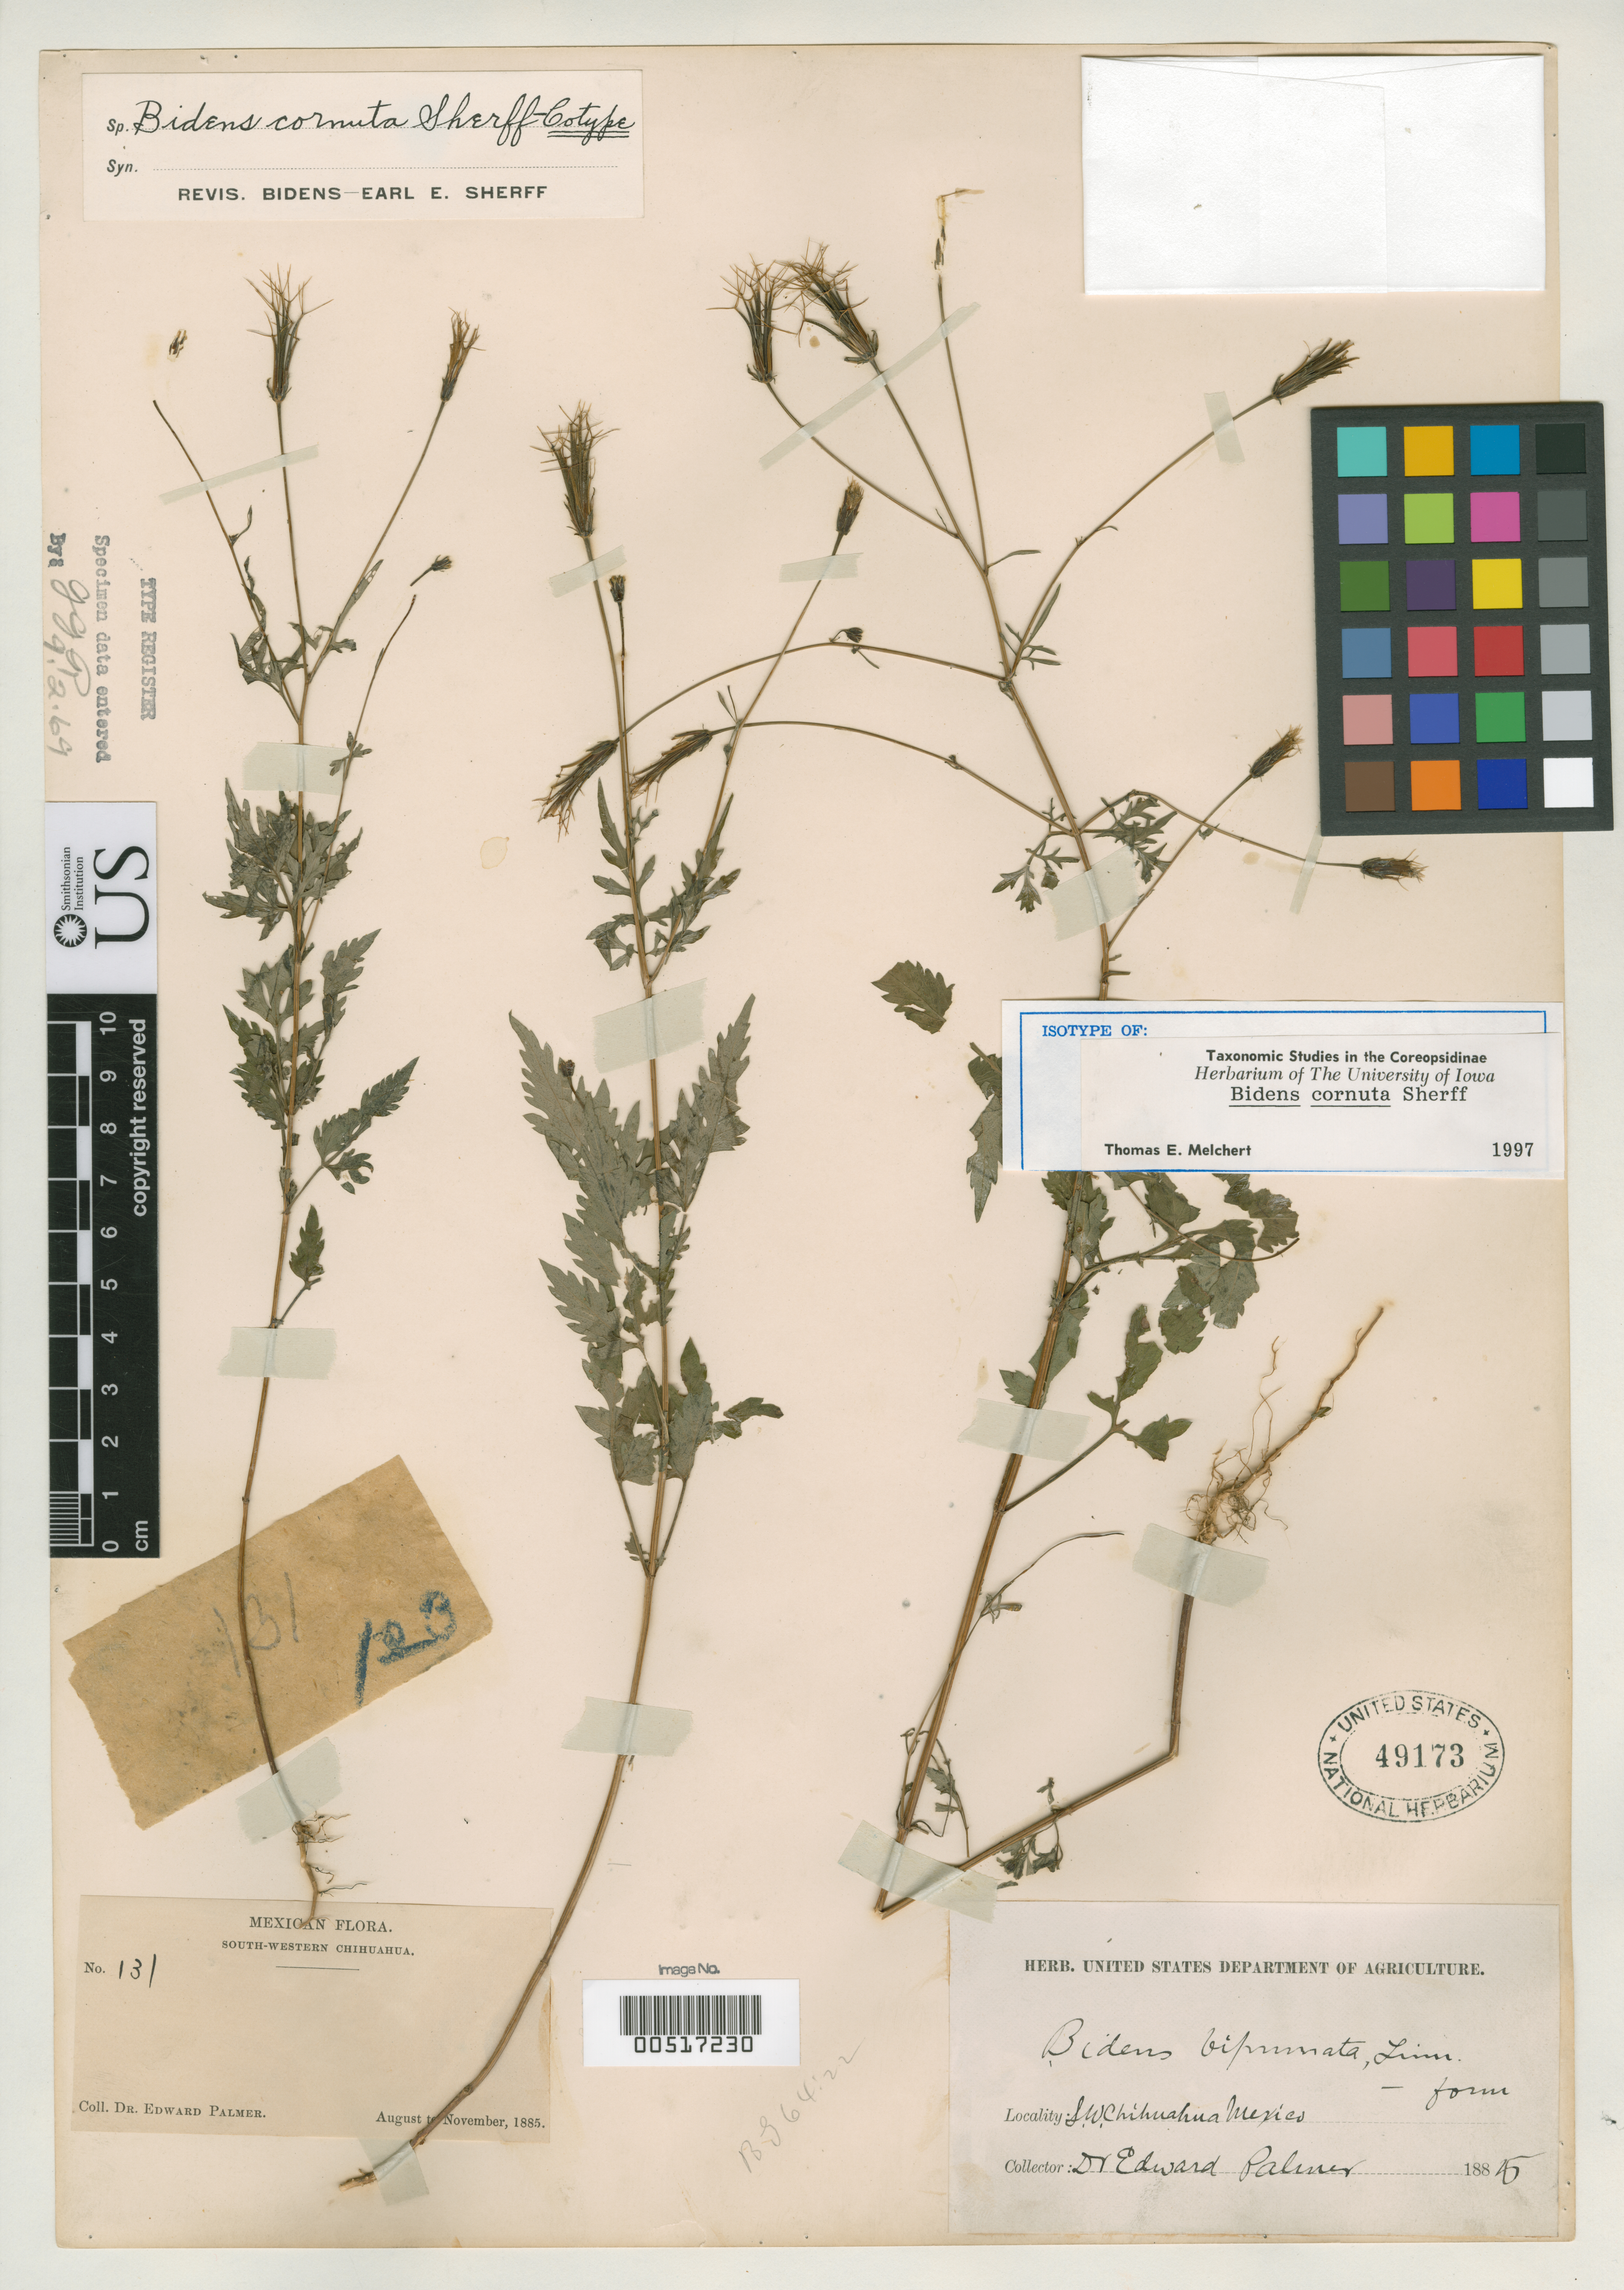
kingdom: Plantae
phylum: Tracheophyta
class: Magnoliopsida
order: Asterales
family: Asteraceae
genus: Bidens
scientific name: Bidens cornuta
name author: Sherff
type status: Isotype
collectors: E. Palmer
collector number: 131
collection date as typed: Aug 1885 to -- Nov 1885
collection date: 1885-08/1885-11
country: Mexico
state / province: Chihuahua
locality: South-western Chihuahua.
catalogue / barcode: US 49173